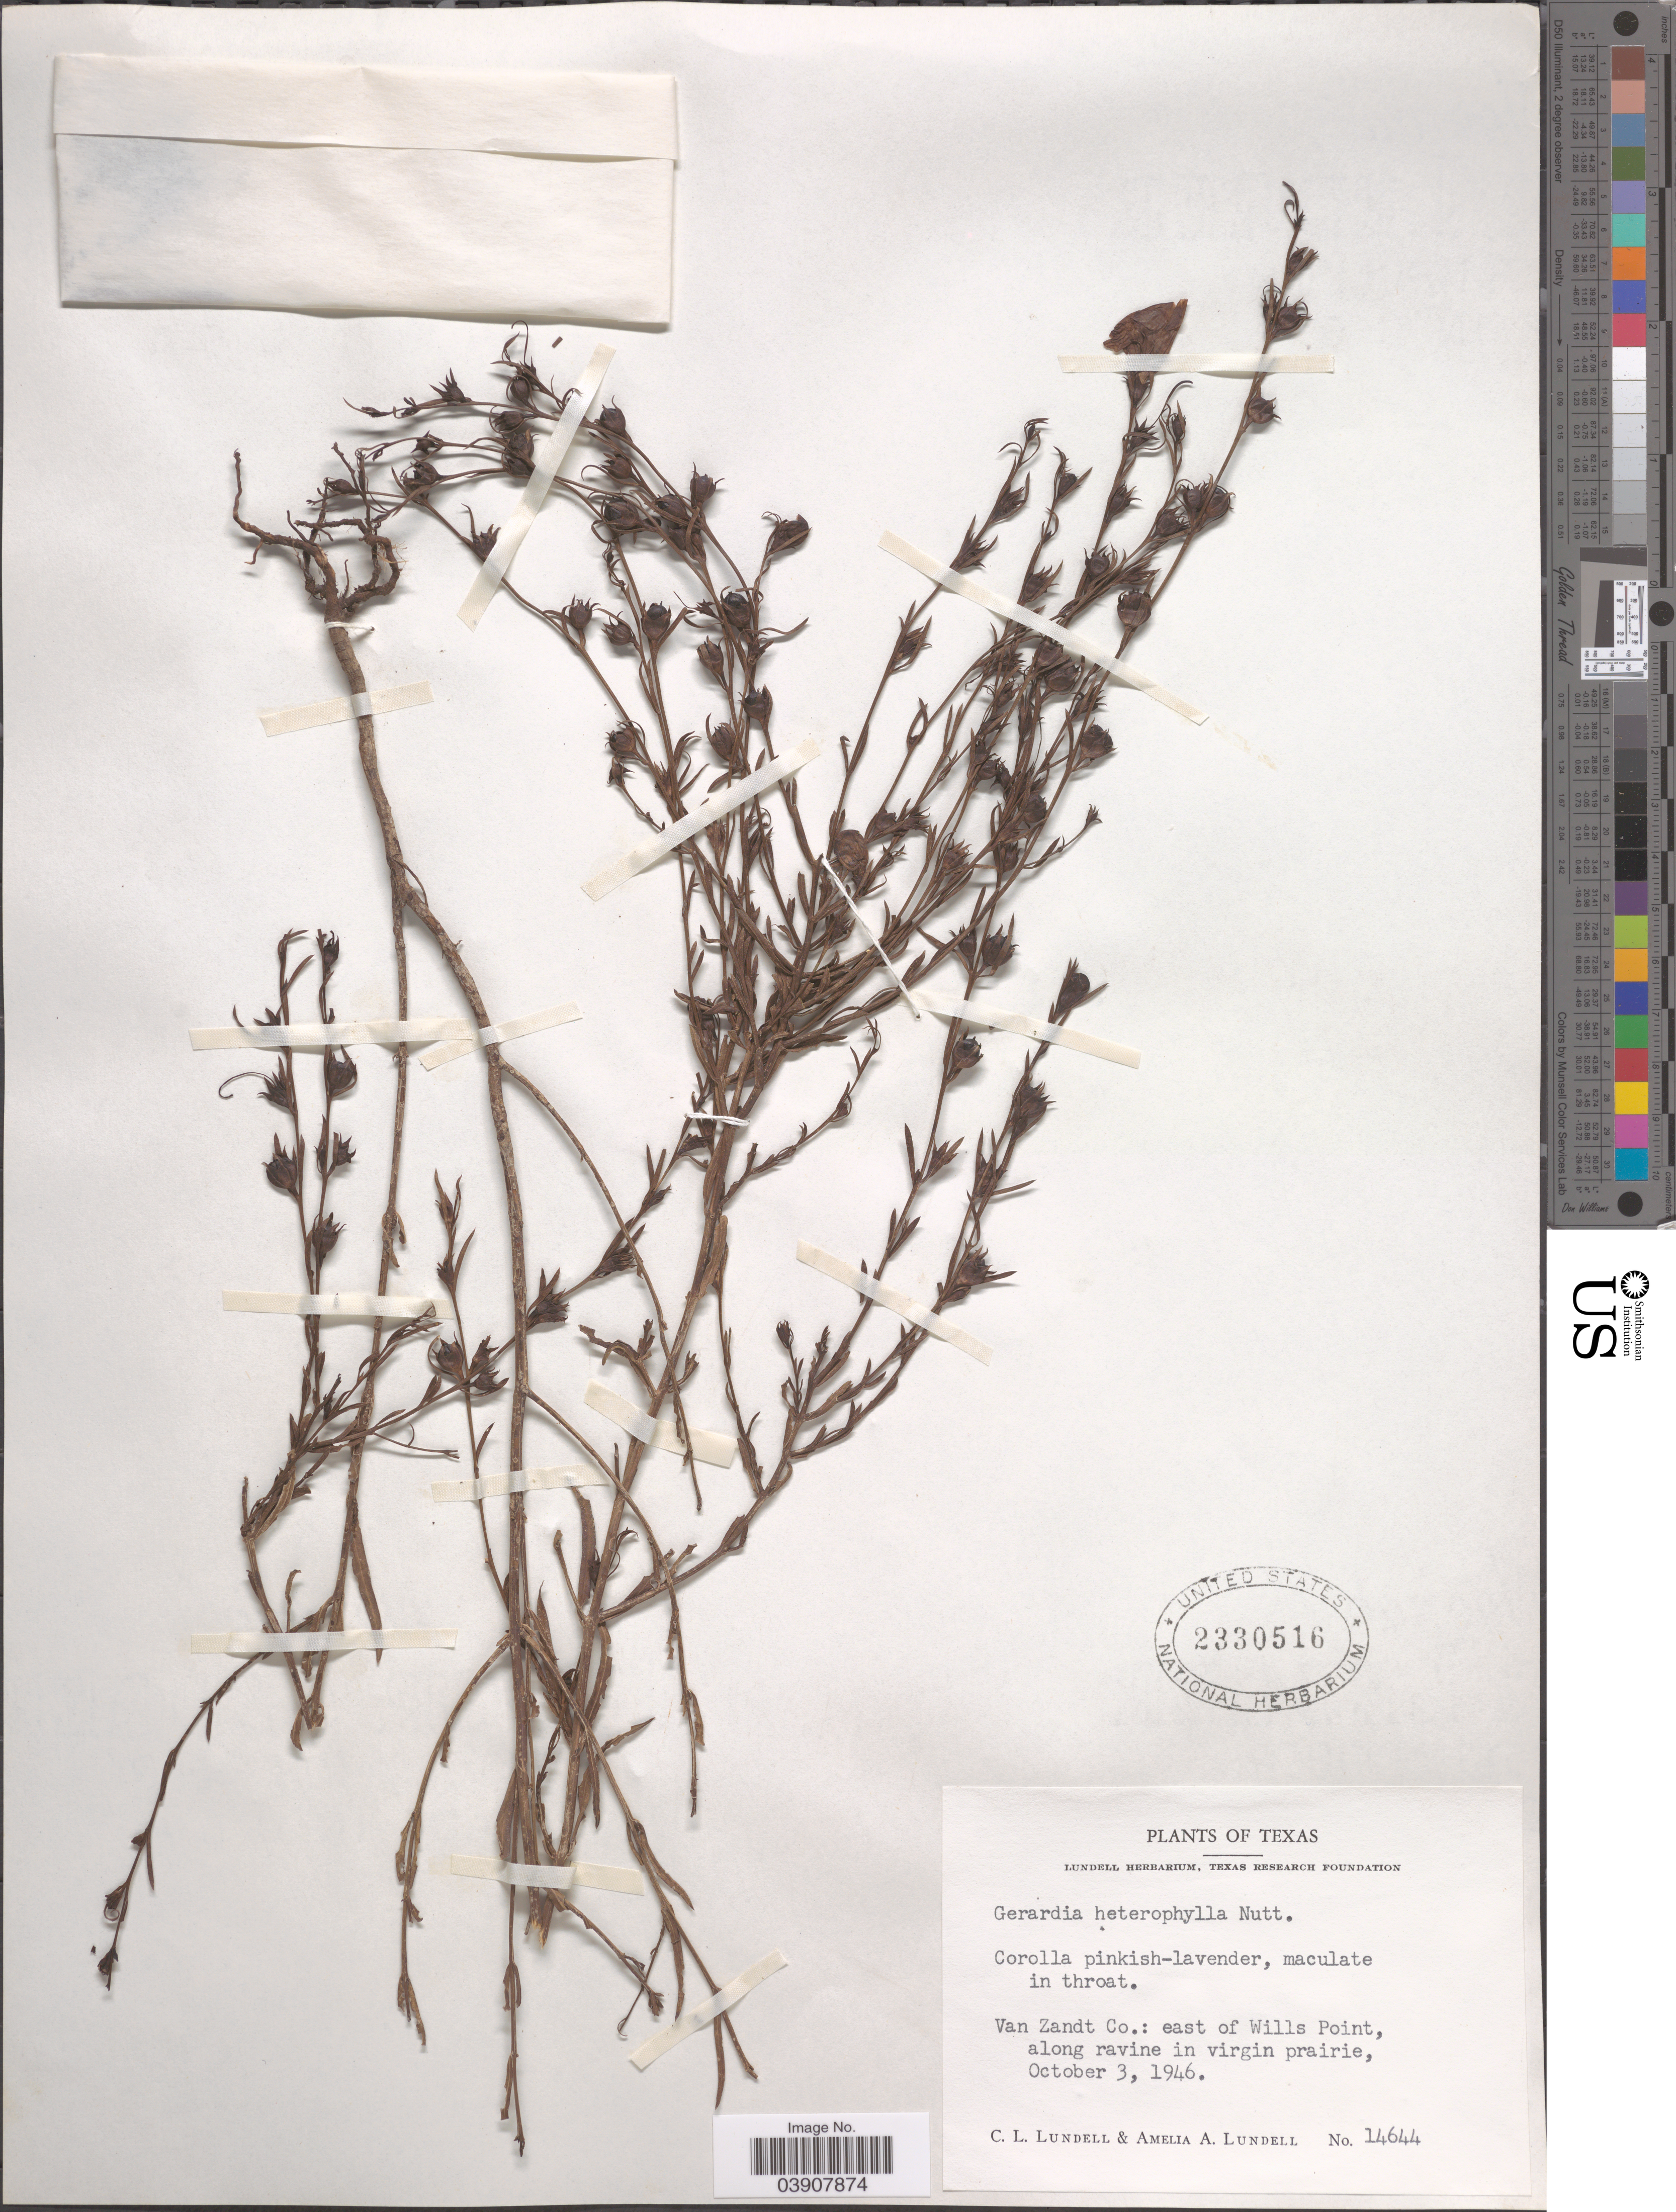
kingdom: Plantae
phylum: Tracheophyta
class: Magnoliopsida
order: Lamiales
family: Orobanchaceae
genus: Agalinis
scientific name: Agalinis heterophylla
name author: (Nutt.) Small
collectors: C. L. Lundell & A. A. Lundell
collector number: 14644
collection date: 1946-10-03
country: United States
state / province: Texas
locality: Van Zandt Co.: east of Wills Point, along ravine in virgin prairie.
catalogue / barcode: US 2330516